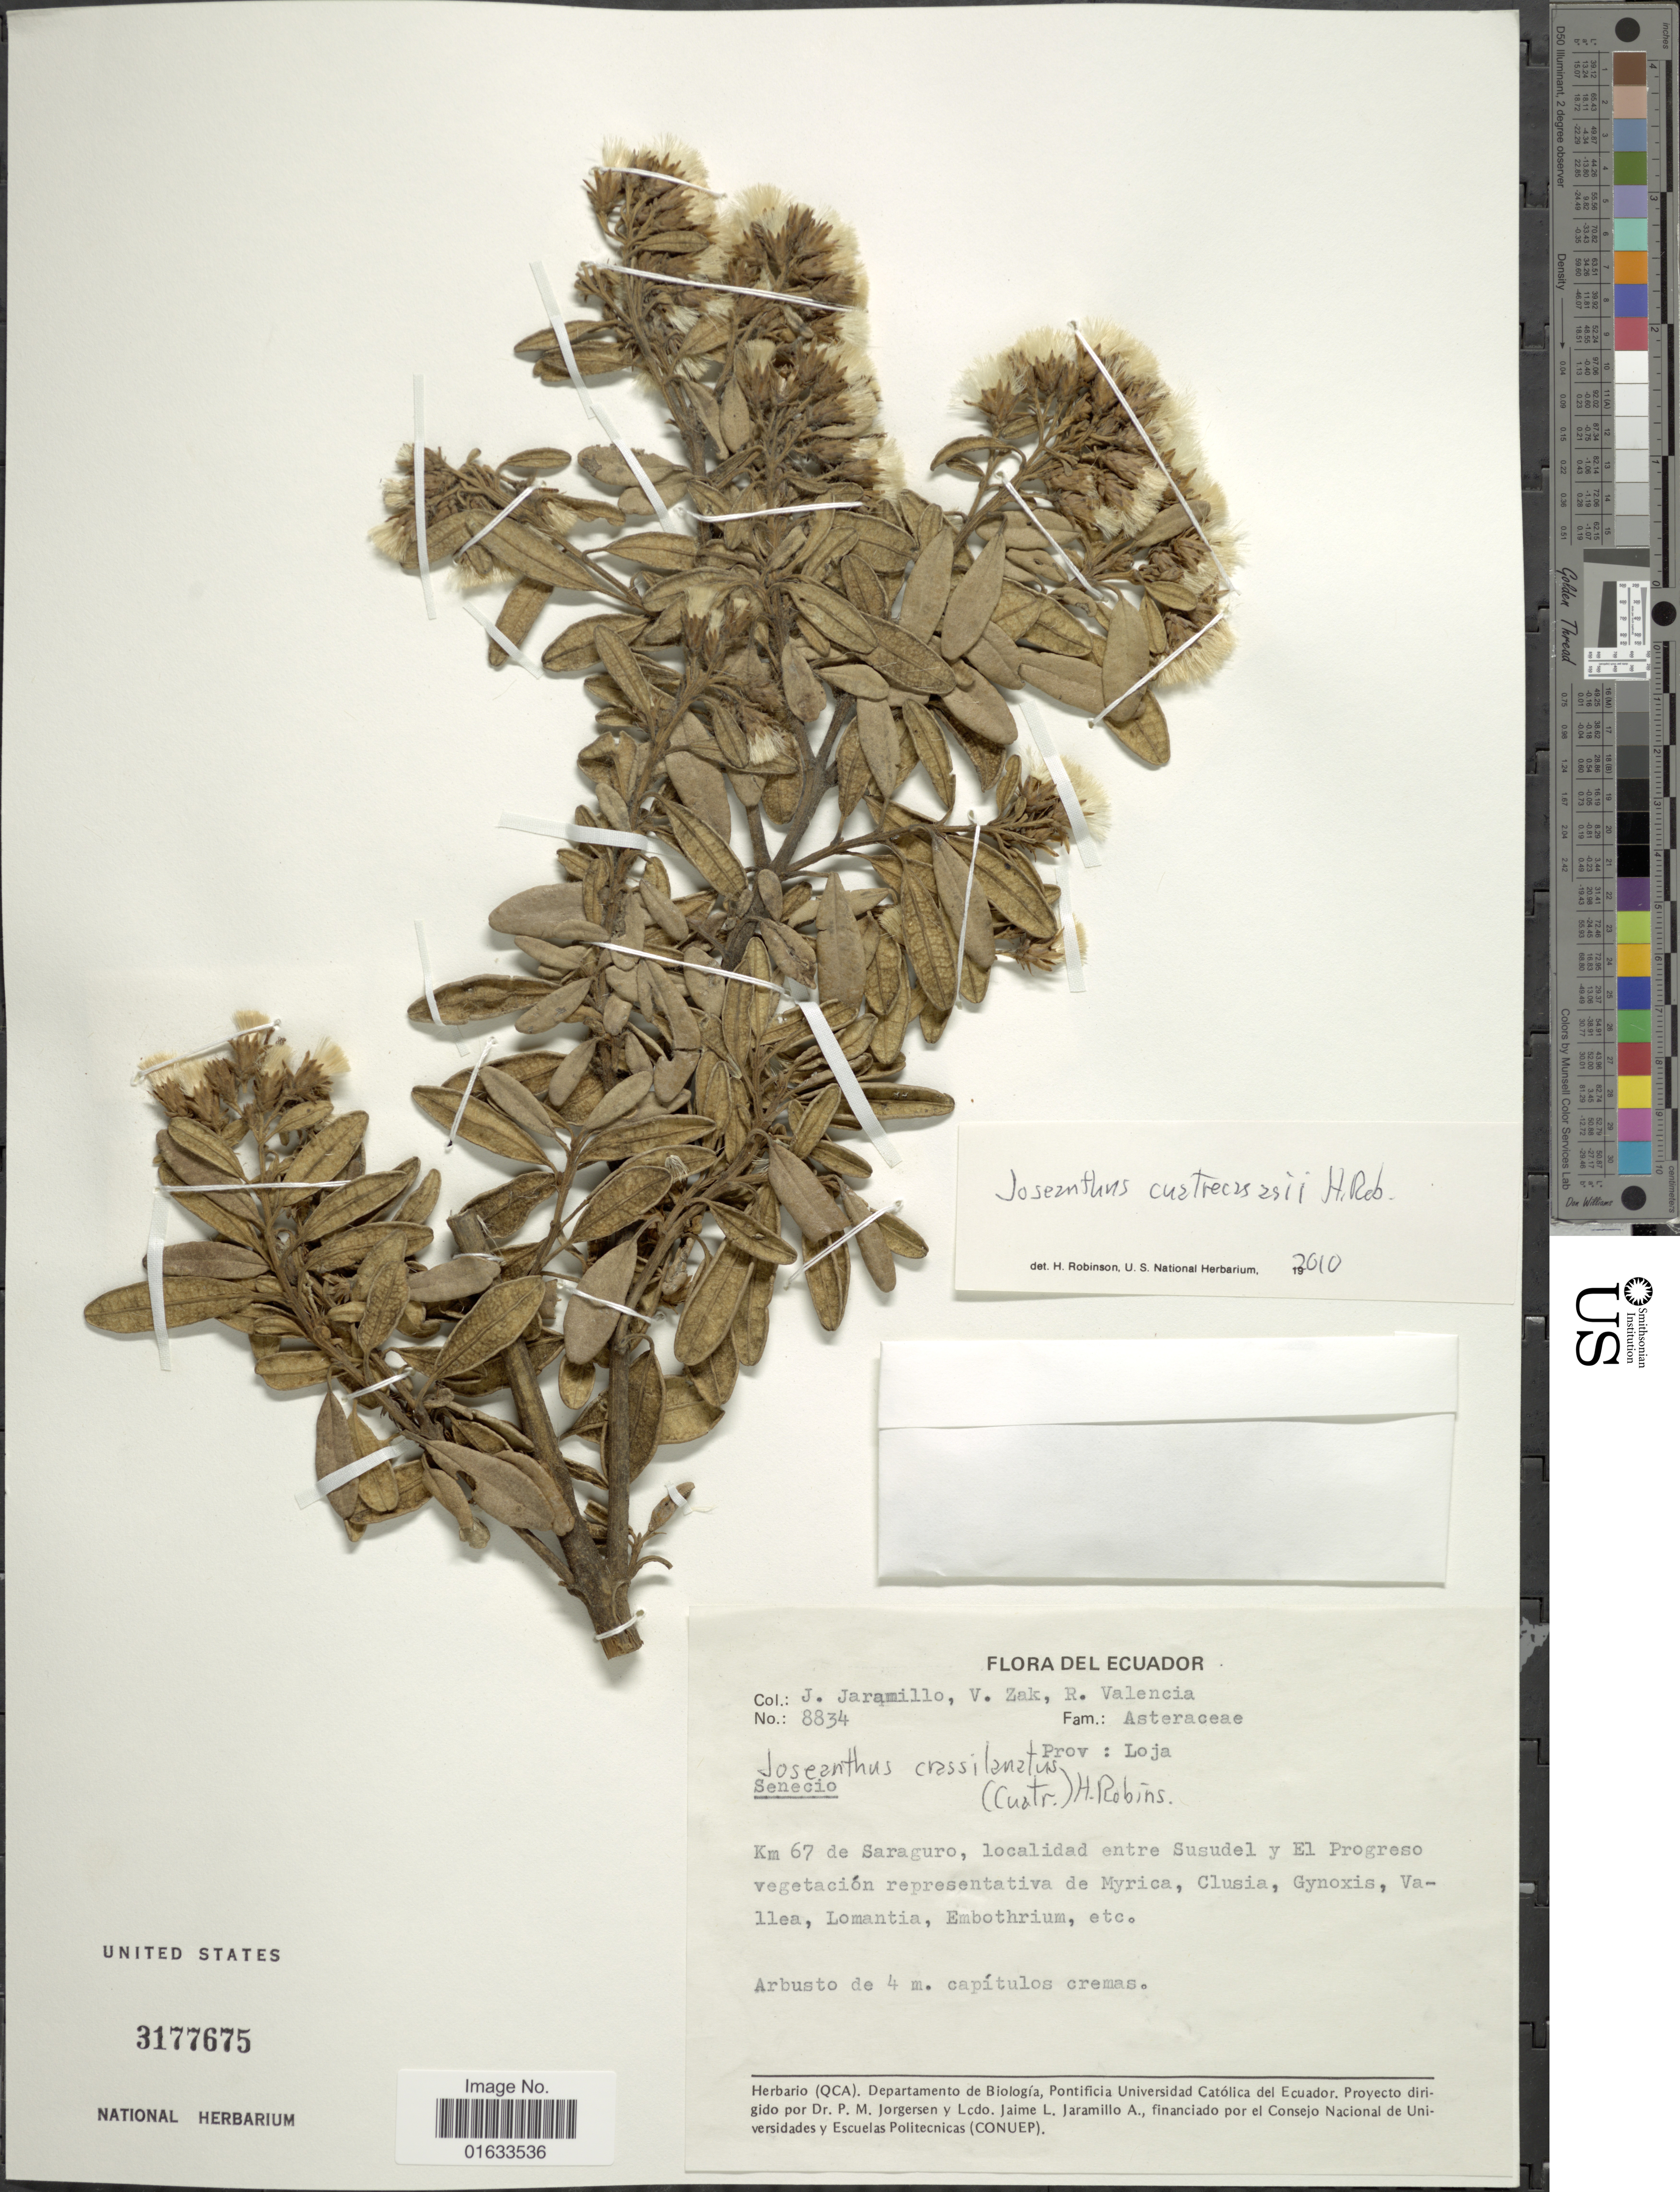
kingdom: Plantae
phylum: Tracheophyta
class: Magnoliopsida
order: Asterales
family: Asteraceae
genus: Joseanthus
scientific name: Joseanthus cuatrecasasii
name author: H. Rob.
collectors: J. Jaramillo, V. Zak & R. Valencia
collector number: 8834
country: Ecuador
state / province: Loja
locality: Prov: Loja. Km 67 de Saraguro, localidad entre Susudel y El Progreso.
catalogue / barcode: US 3177675